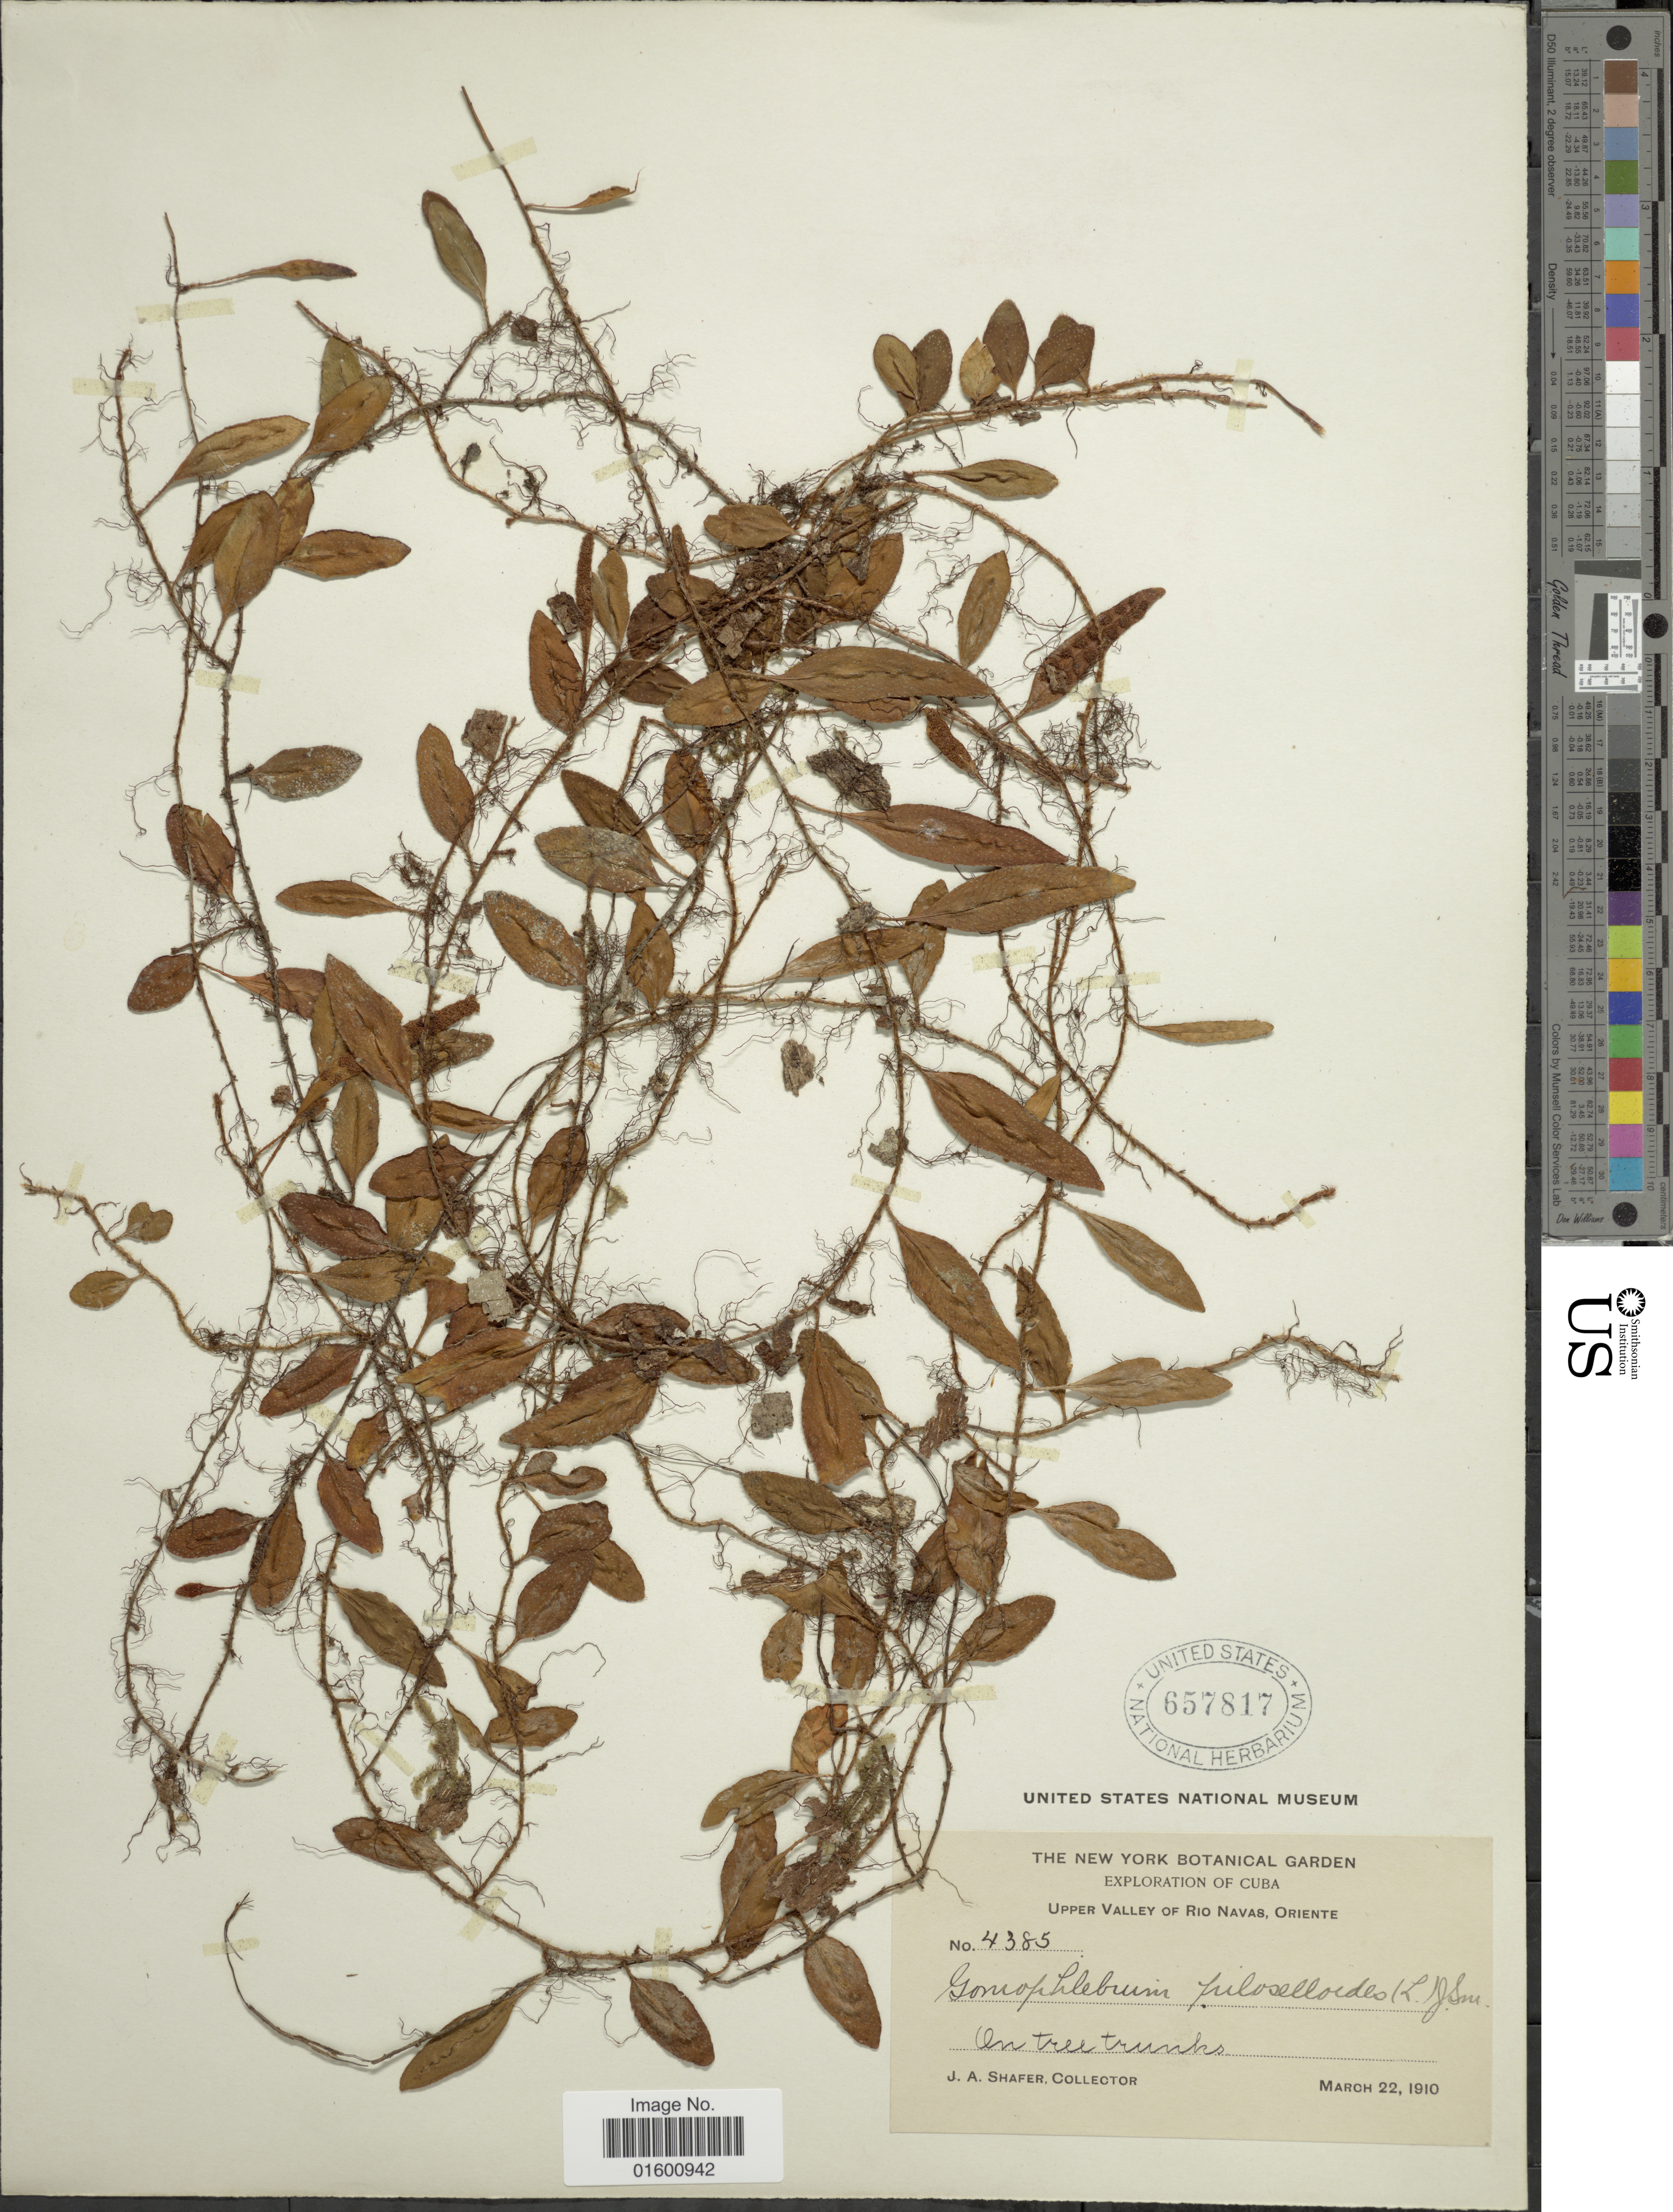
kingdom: Plantae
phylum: Tracheophyta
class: Polypodiopsida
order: Polypodiales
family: Polypodiaceae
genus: Microgramma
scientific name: Microgramma piloselloides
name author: (L.) Copel.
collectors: J. A. Shafer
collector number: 4385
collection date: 1910-03-22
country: Cuba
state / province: Oriente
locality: Upper valley of Rio Navas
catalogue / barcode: US 657817